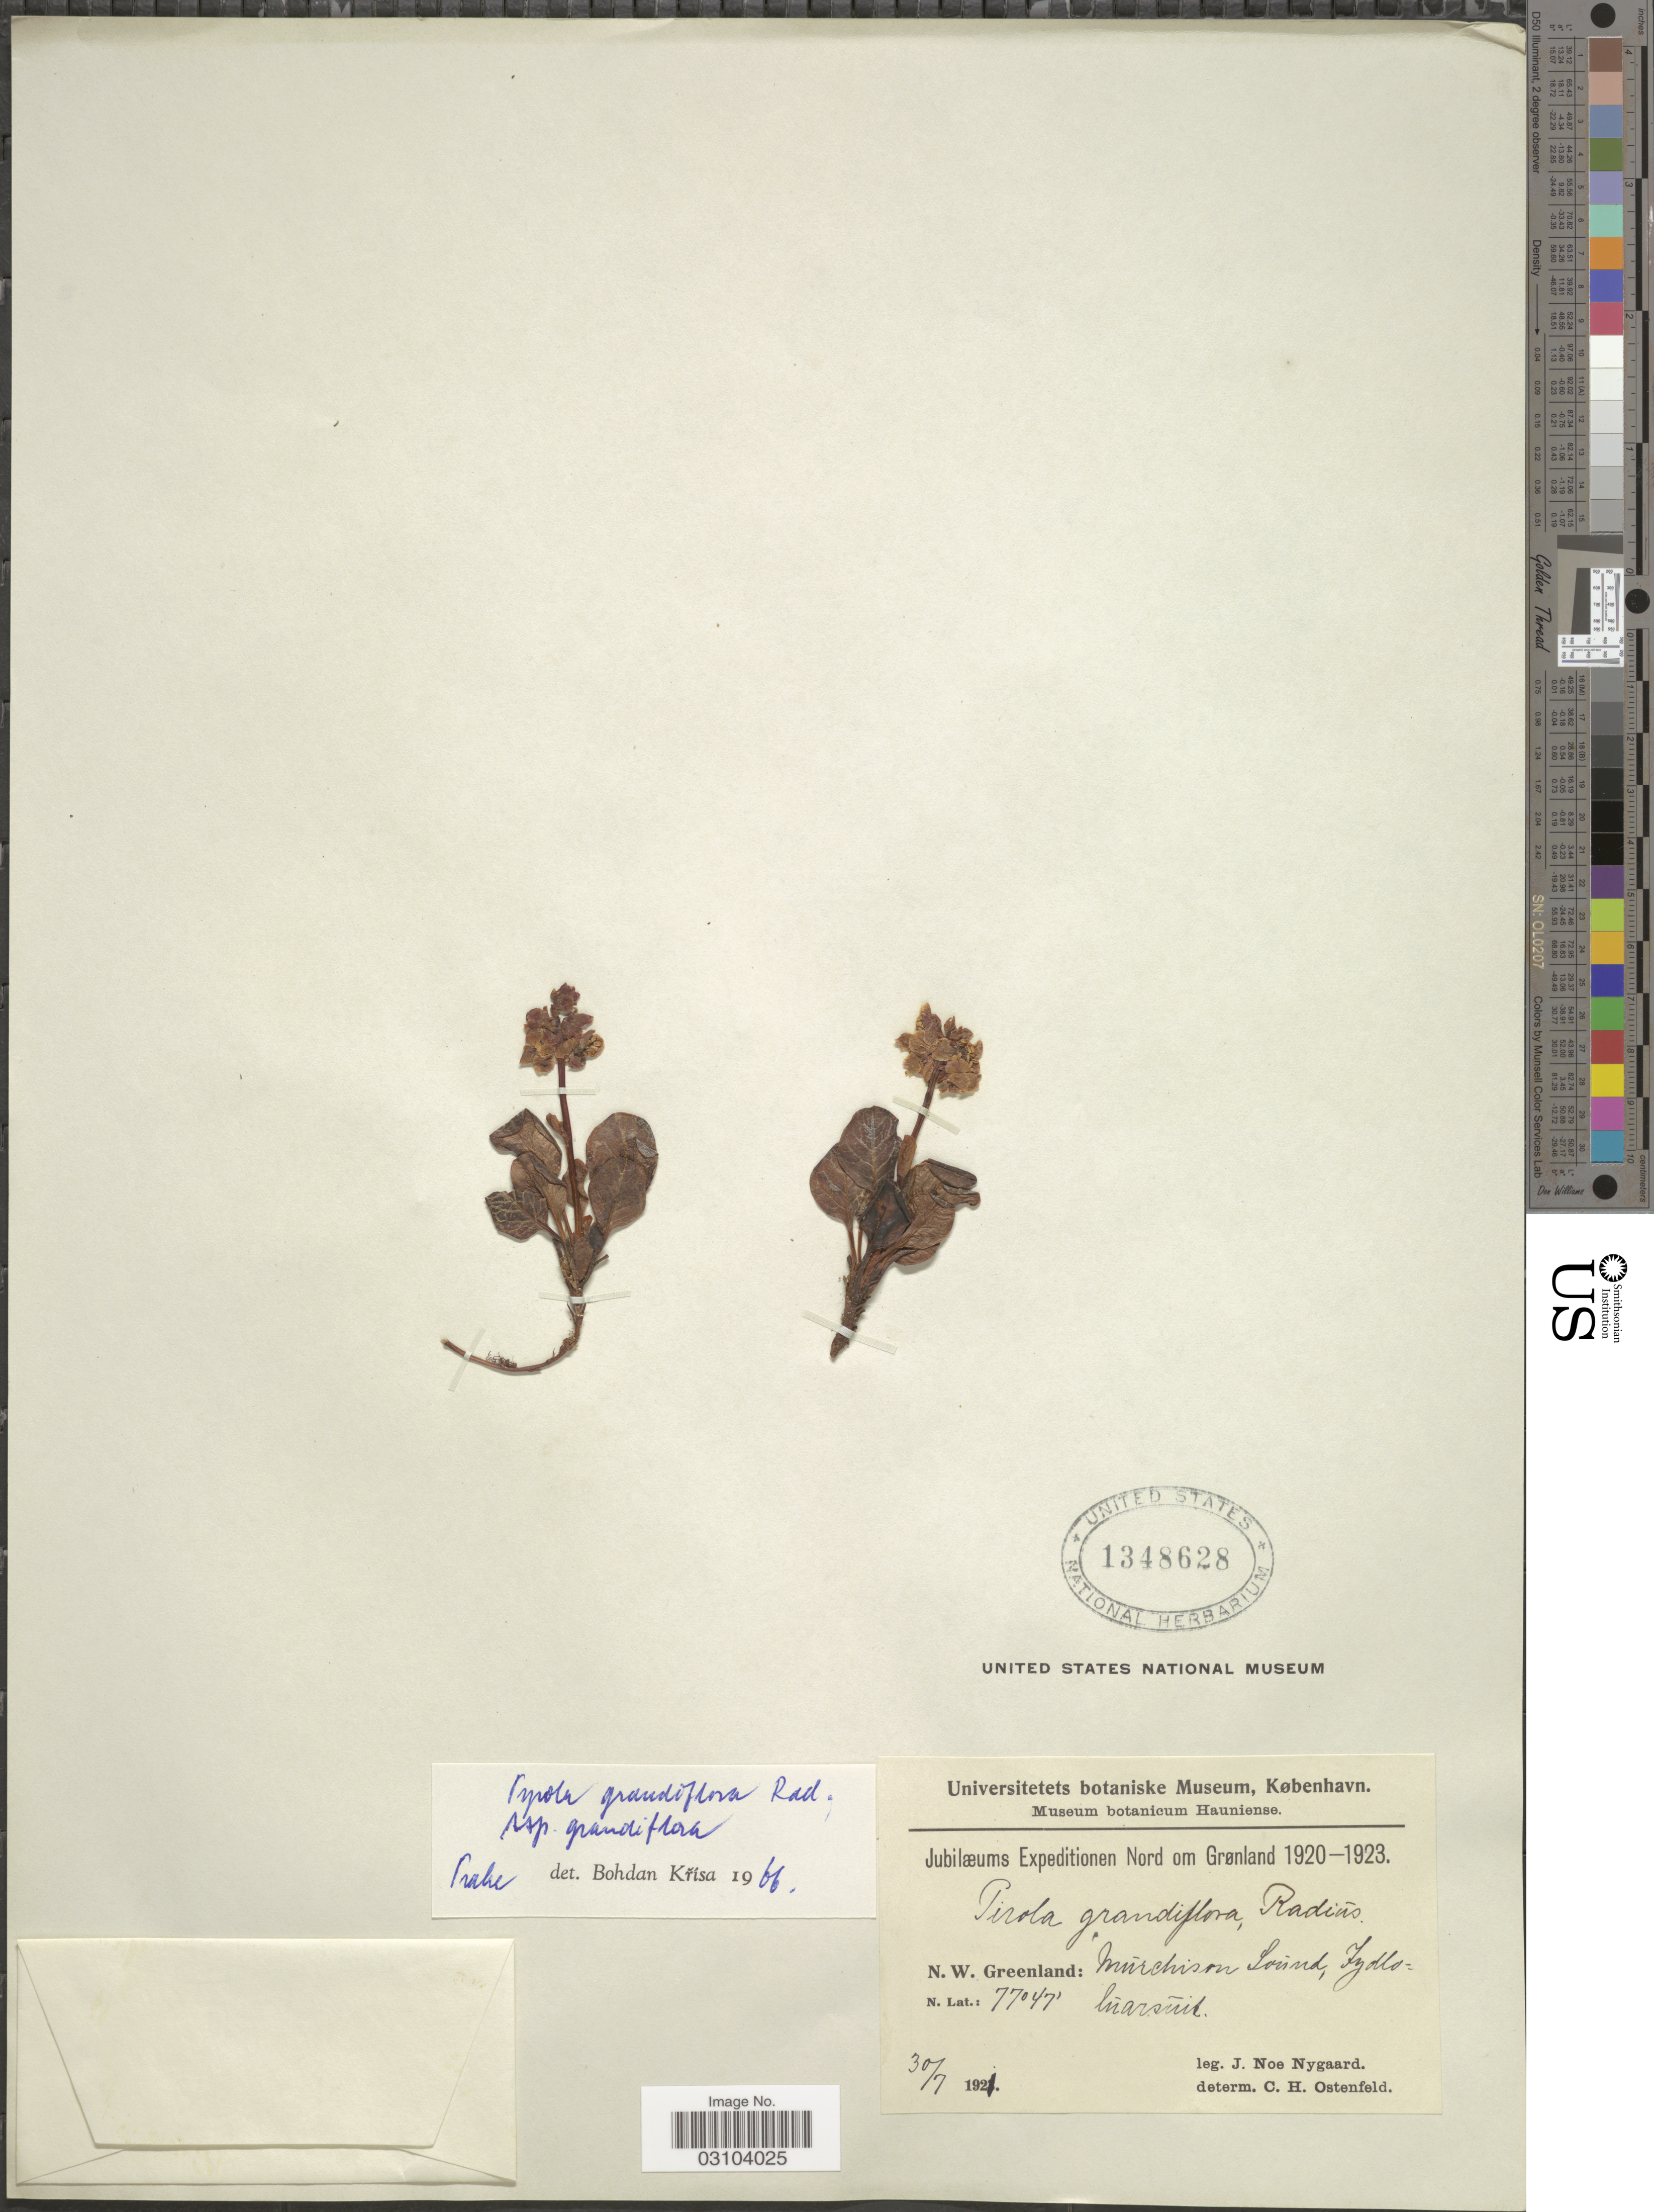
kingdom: Plantae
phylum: Tracheophyta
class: Magnoliopsida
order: Ericales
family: Ericaceae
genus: Pyrola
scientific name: Pyrola grandiflora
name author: Radius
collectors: J. Nygaard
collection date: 1921-07-30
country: Greenland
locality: Murchison Sound, Igdloluarsuit.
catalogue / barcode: US 1348628